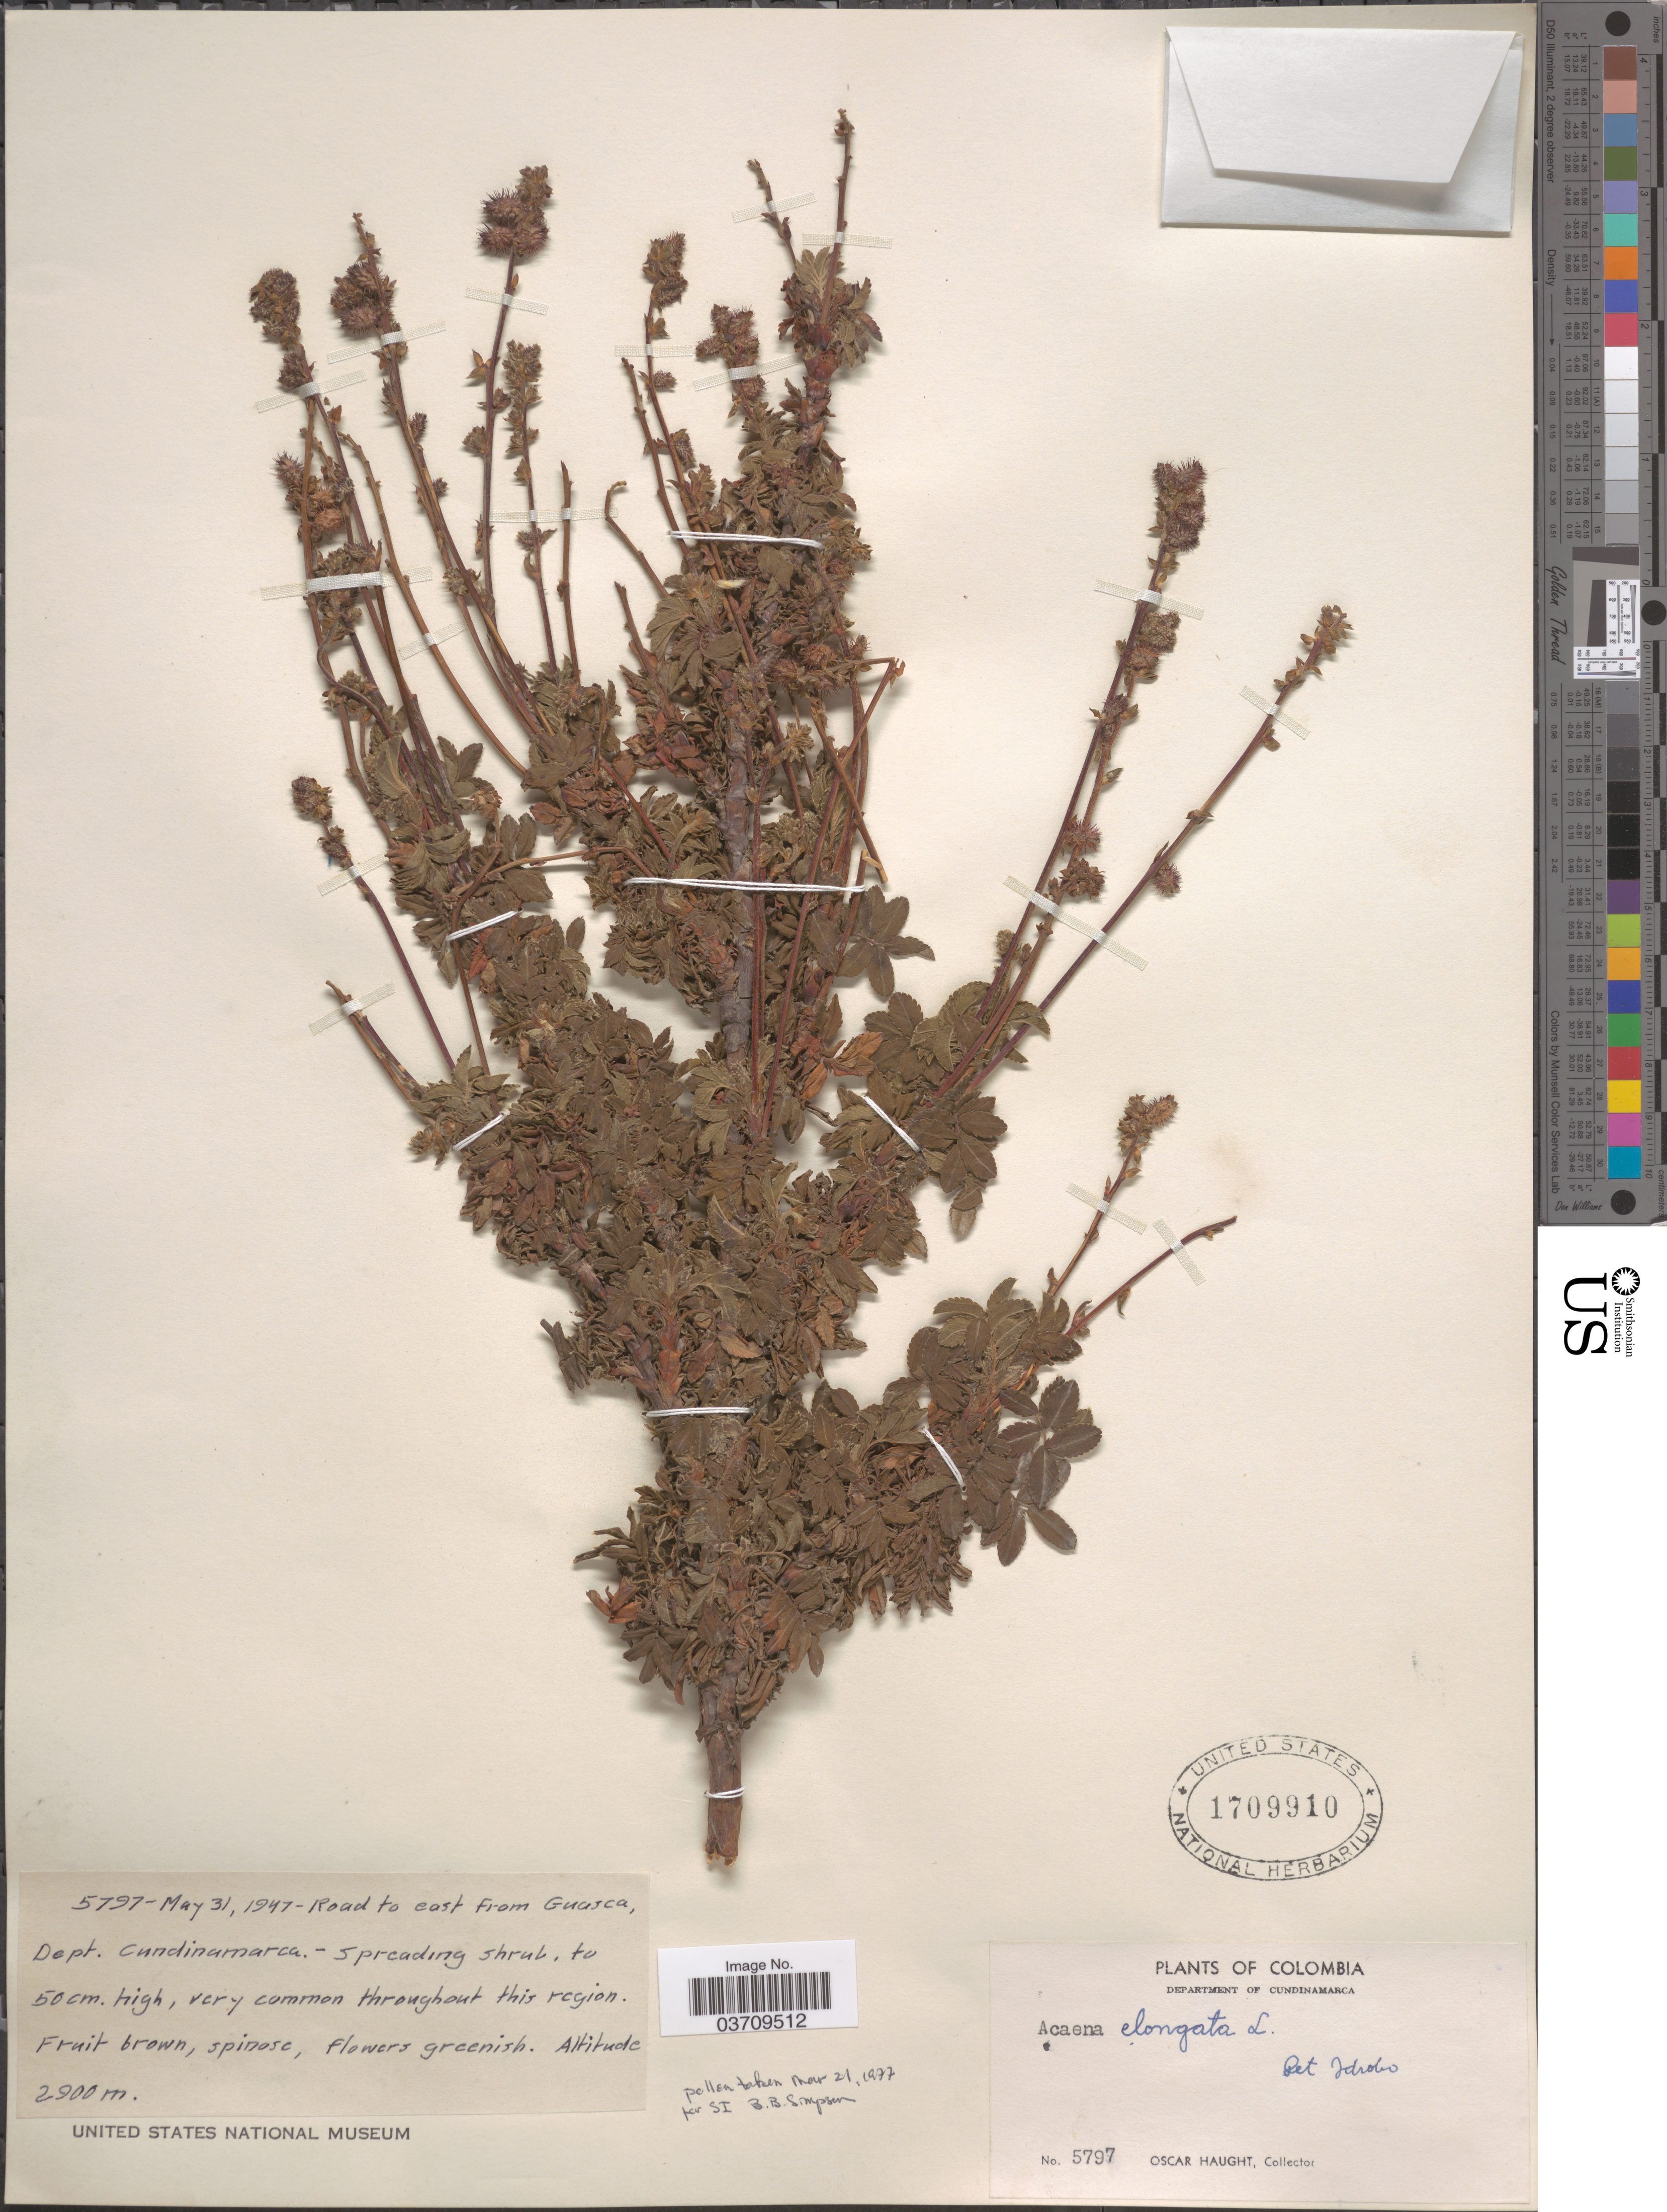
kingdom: Plantae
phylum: Tracheophyta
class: Magnoliopsida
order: Rosales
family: Rosaceae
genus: Acaena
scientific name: Acaena elongata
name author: L.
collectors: O. Haught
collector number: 5797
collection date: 1947-05-31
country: Colombia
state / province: Cundinamarca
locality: Department of Cundinamarca. Road to east From Guasca.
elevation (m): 2900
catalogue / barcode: US 1709910